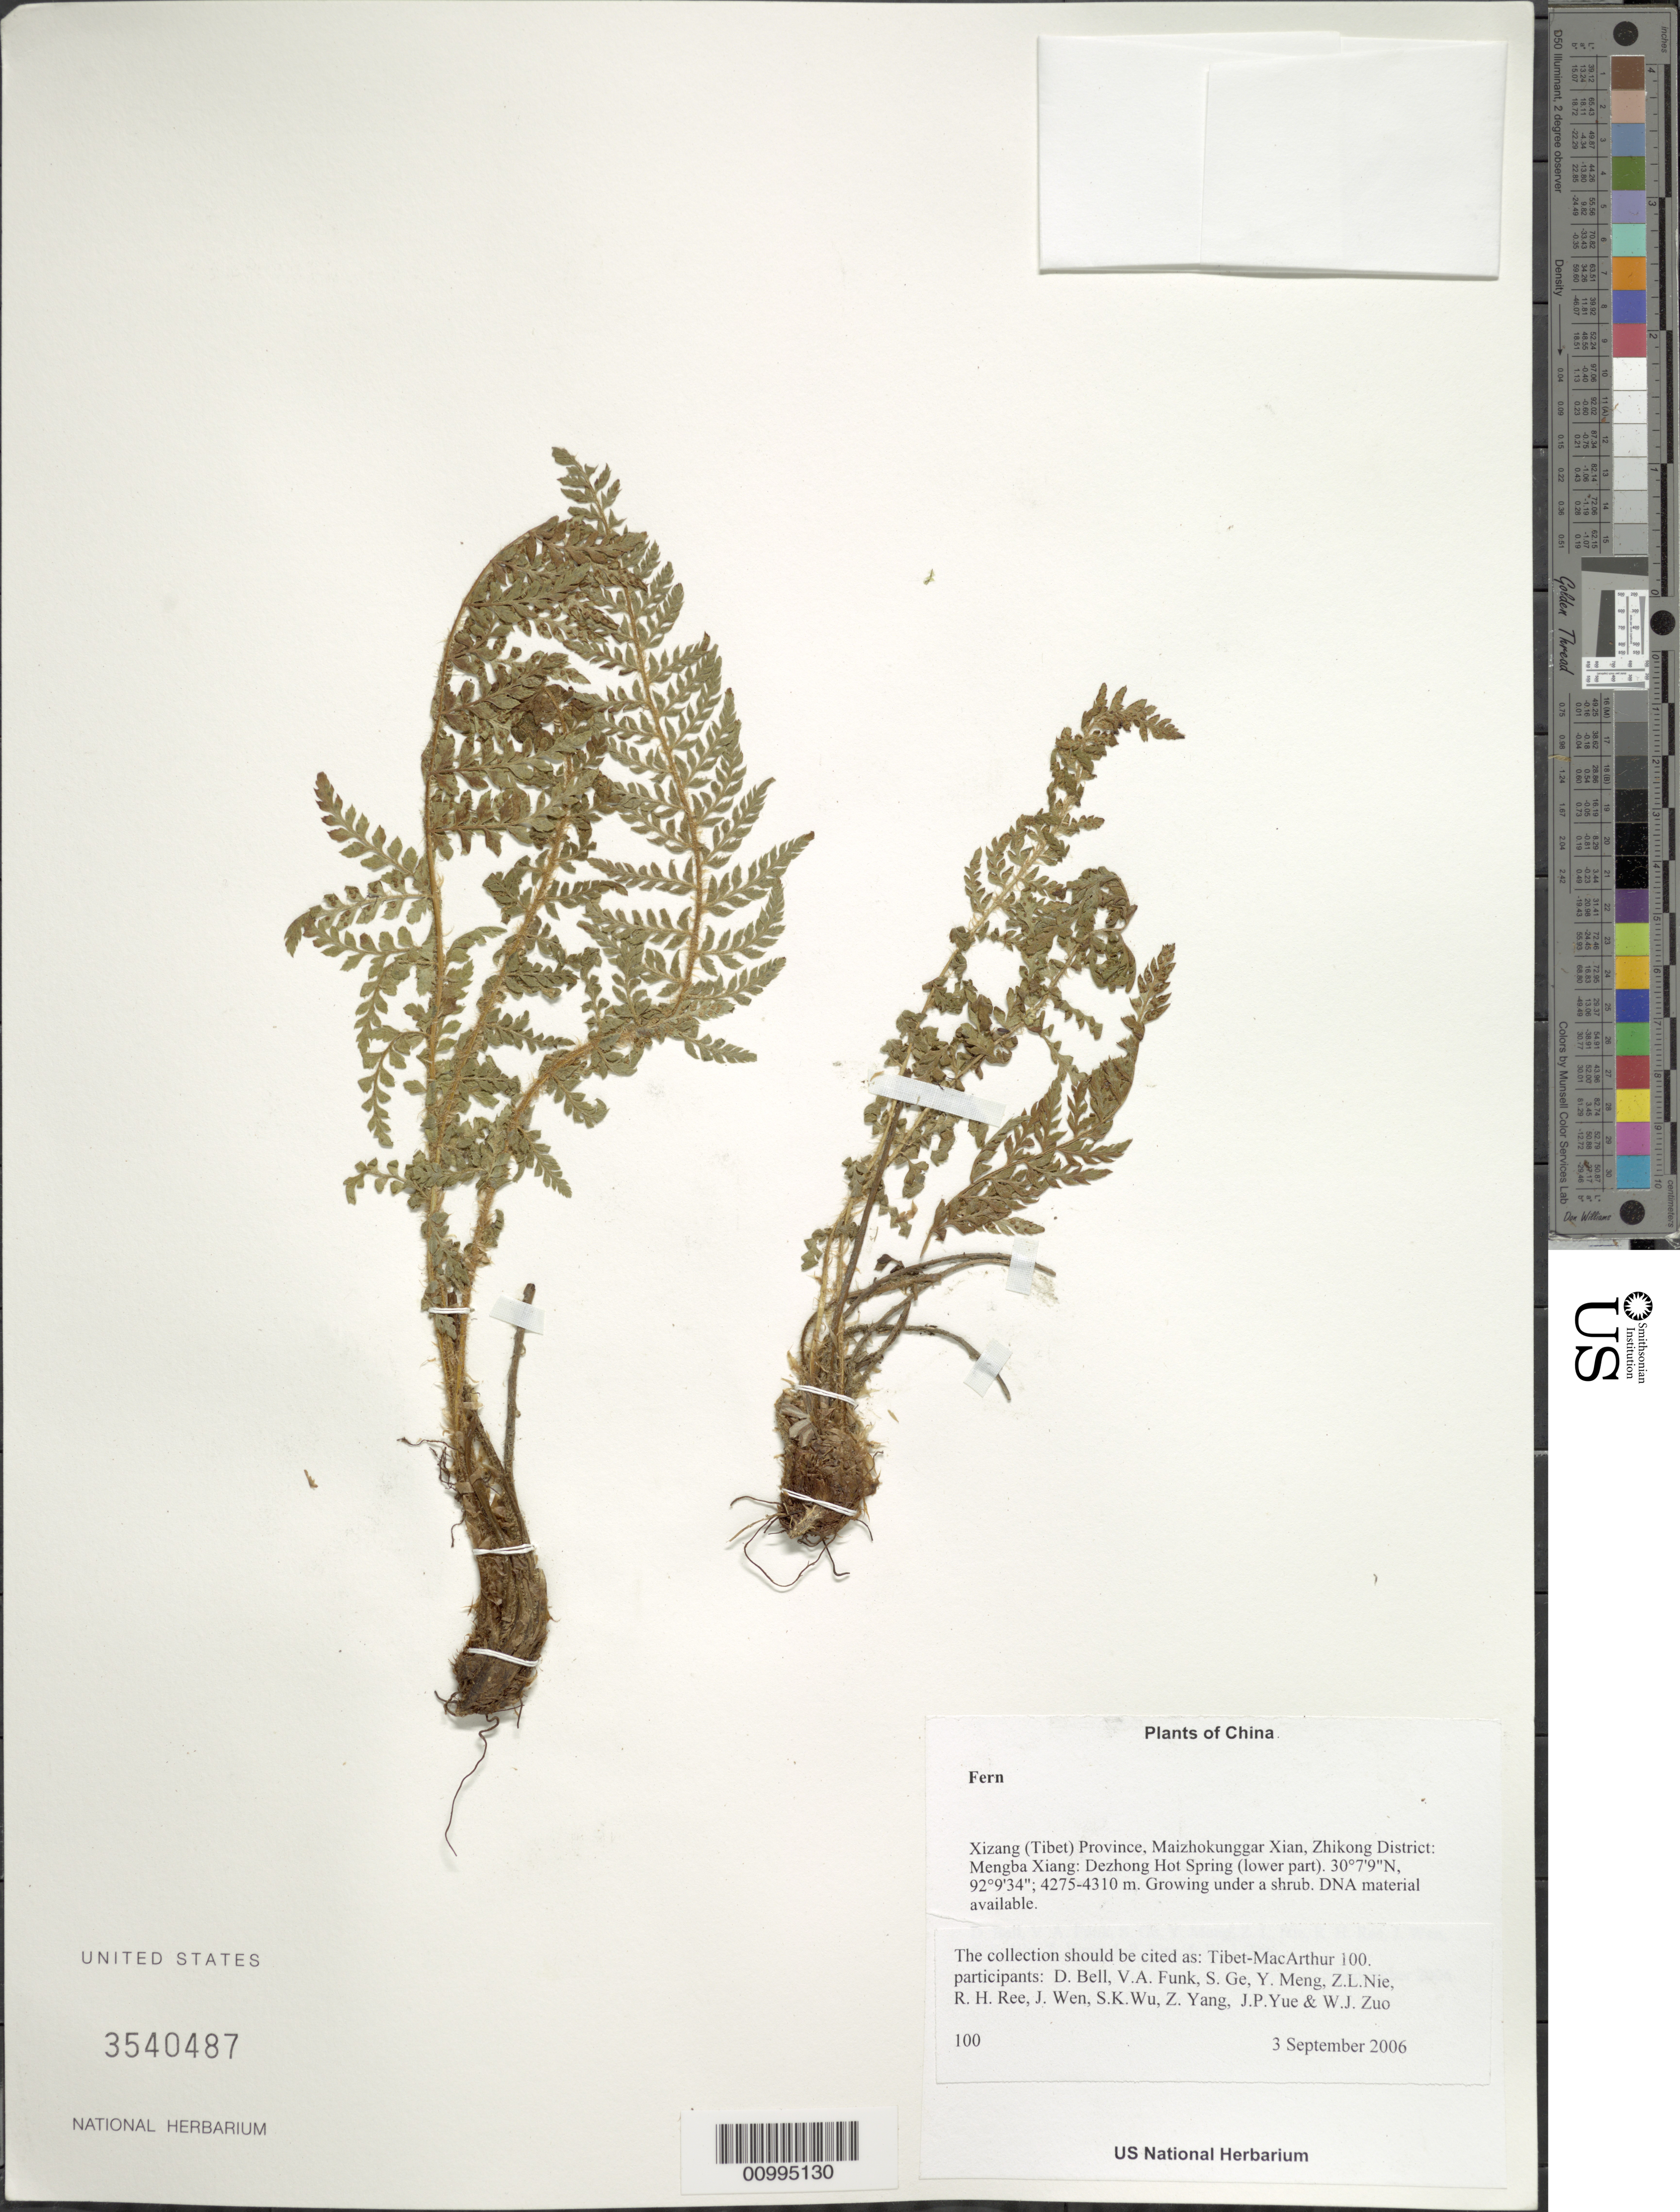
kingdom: Plantae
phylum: Tracheophyta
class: Polypodiopsida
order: Polypodiales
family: Dryopteridaceae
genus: Polystichum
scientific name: Polystichum sp.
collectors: Tibet-MacArthur, D. A. Bell, V. Funk, S. Ge, Y. Meng, Z. Nie, R. Ree, J. Wen, S. K. Wu, Z. Yang, J. Yue & W. Zuo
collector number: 100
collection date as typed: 03 Sep 2006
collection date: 2006-09-03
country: China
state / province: Xizang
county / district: Maizhokunggar Xian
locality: Zhikong District: Mengba Xiang:Dezhong Hot Spring (lower part).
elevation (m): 4275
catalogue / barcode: US 3540487